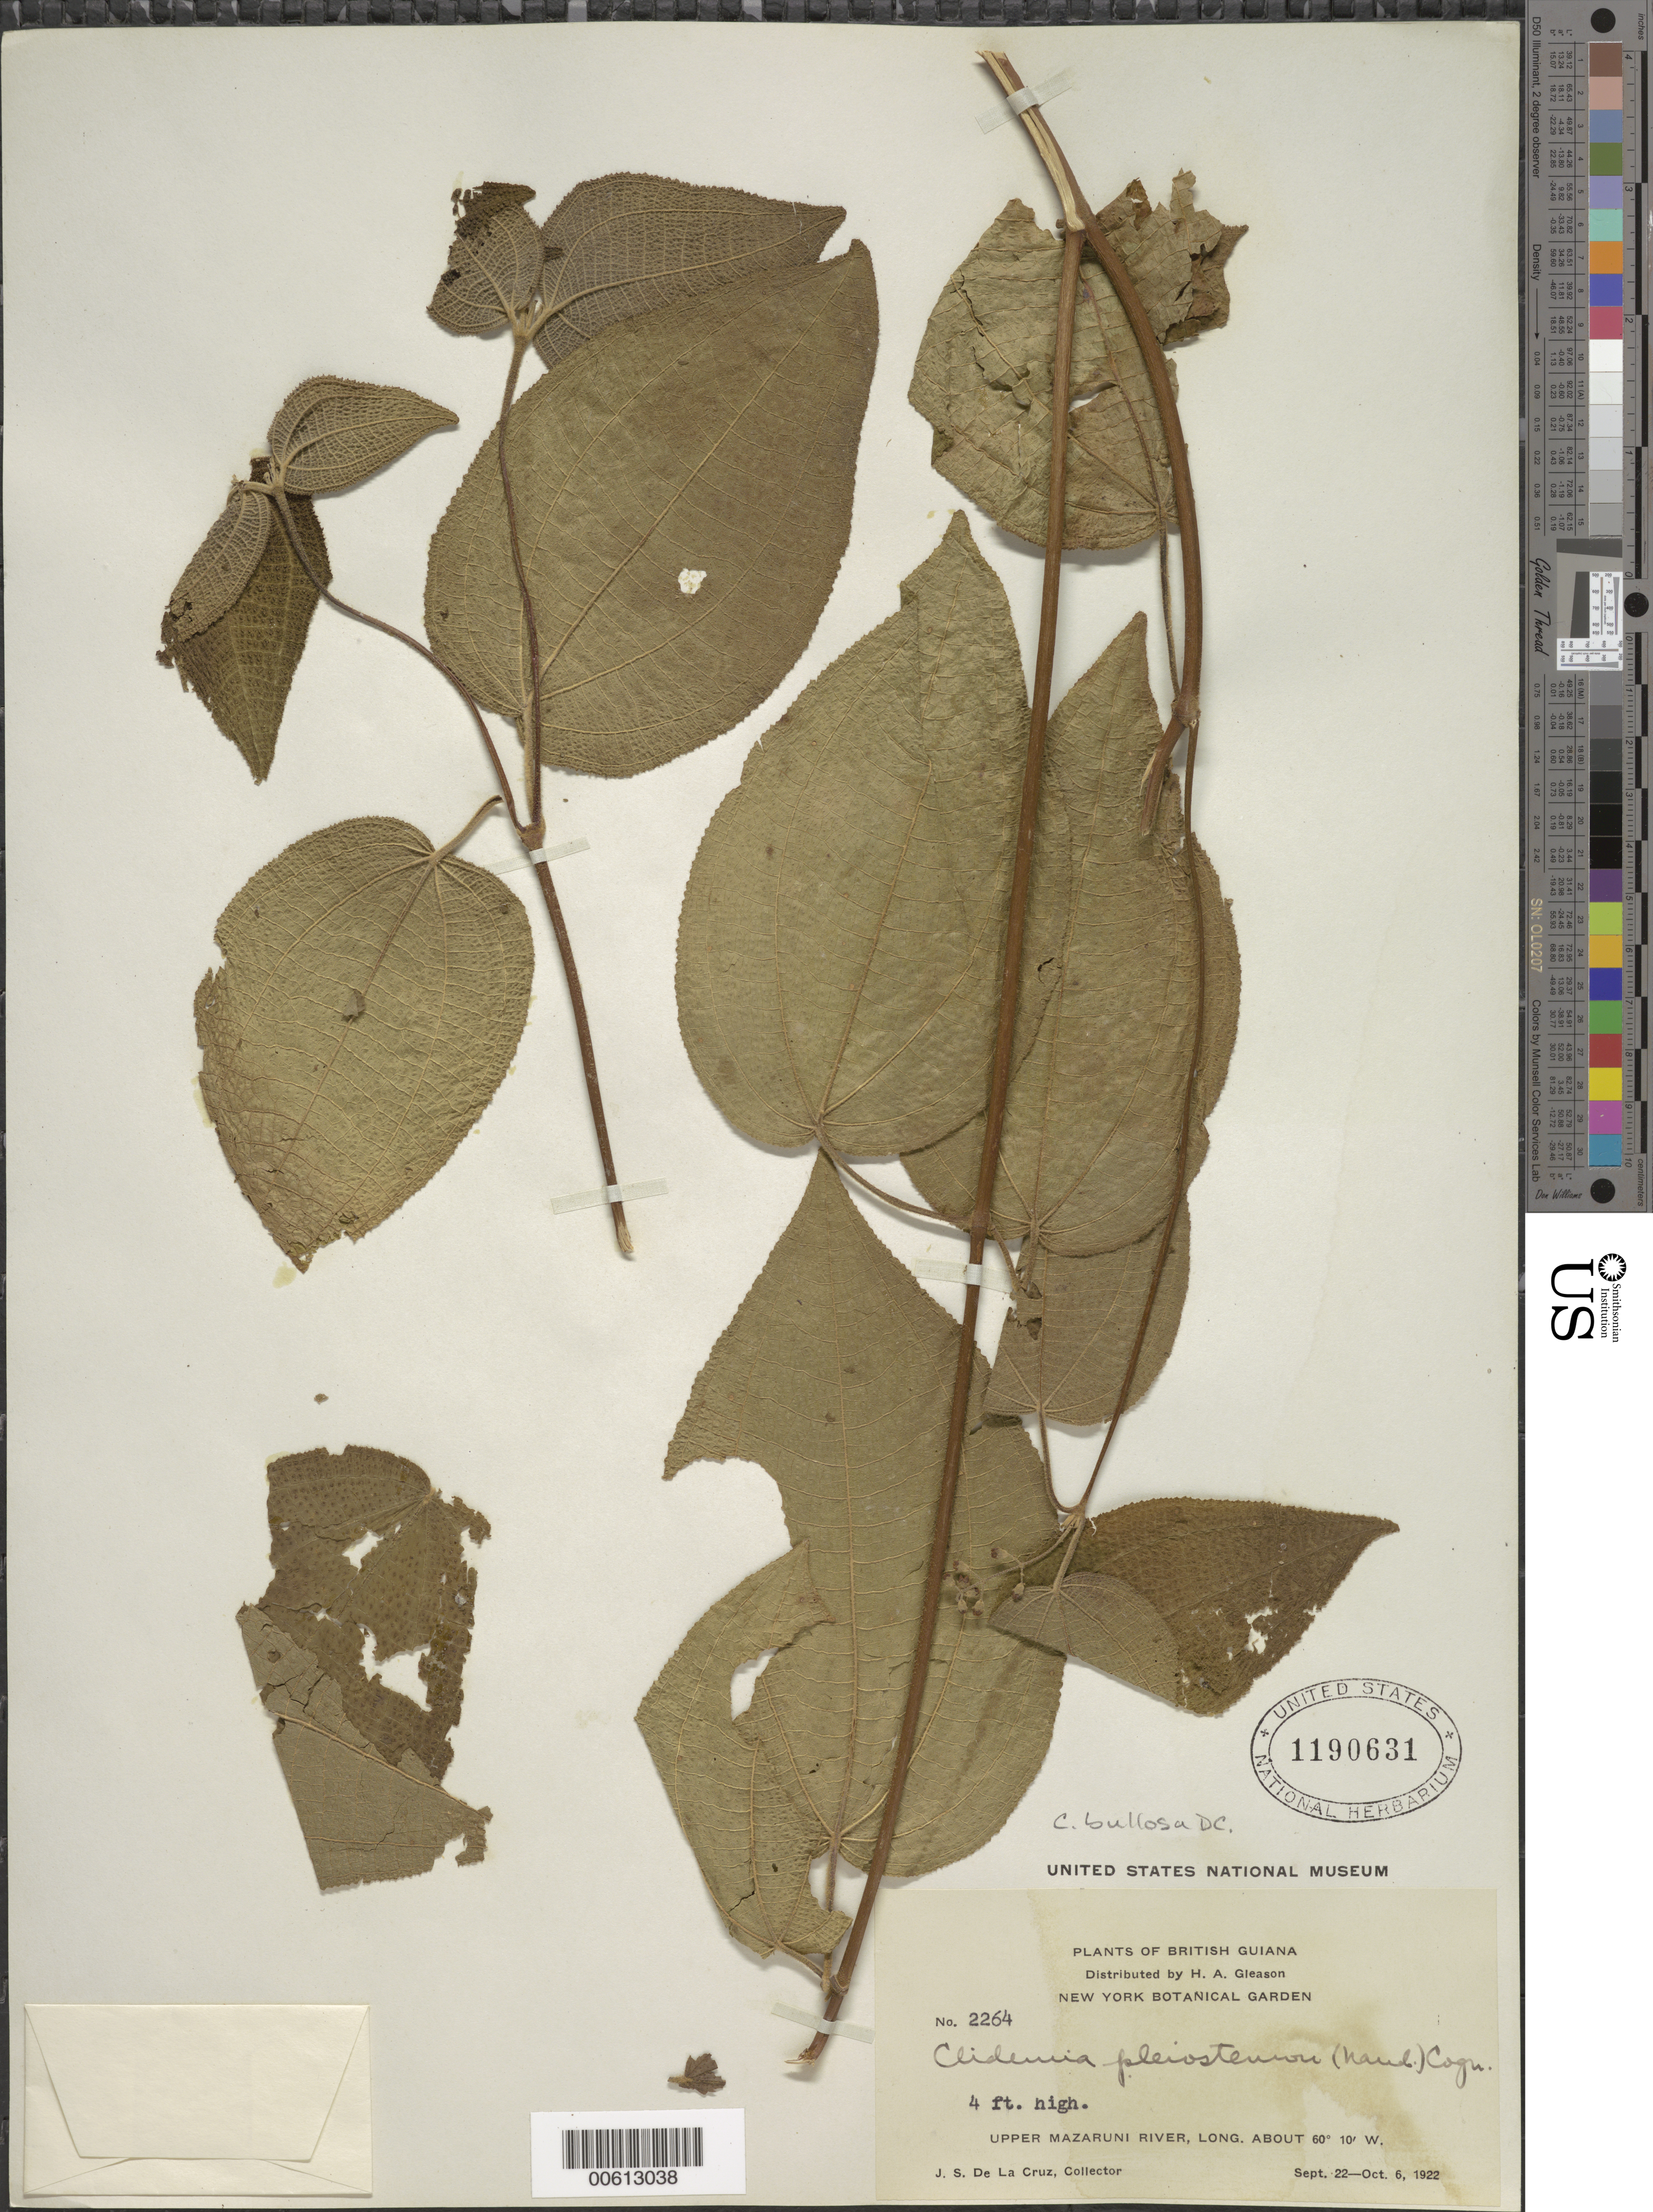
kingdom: Plantae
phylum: Tracheophyta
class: Magnoliopsida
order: Myrtales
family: Melastomataceae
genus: Clidemia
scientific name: Clidemia bullosa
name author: DC.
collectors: J. S. de la Cruz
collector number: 2264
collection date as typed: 22-Sep-22 to 6-Oct-22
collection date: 1922-09-22/1922-10-06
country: Guyana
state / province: Cuyuni-Mazaruni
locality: Upper Mazaruni R.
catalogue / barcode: US 1190631